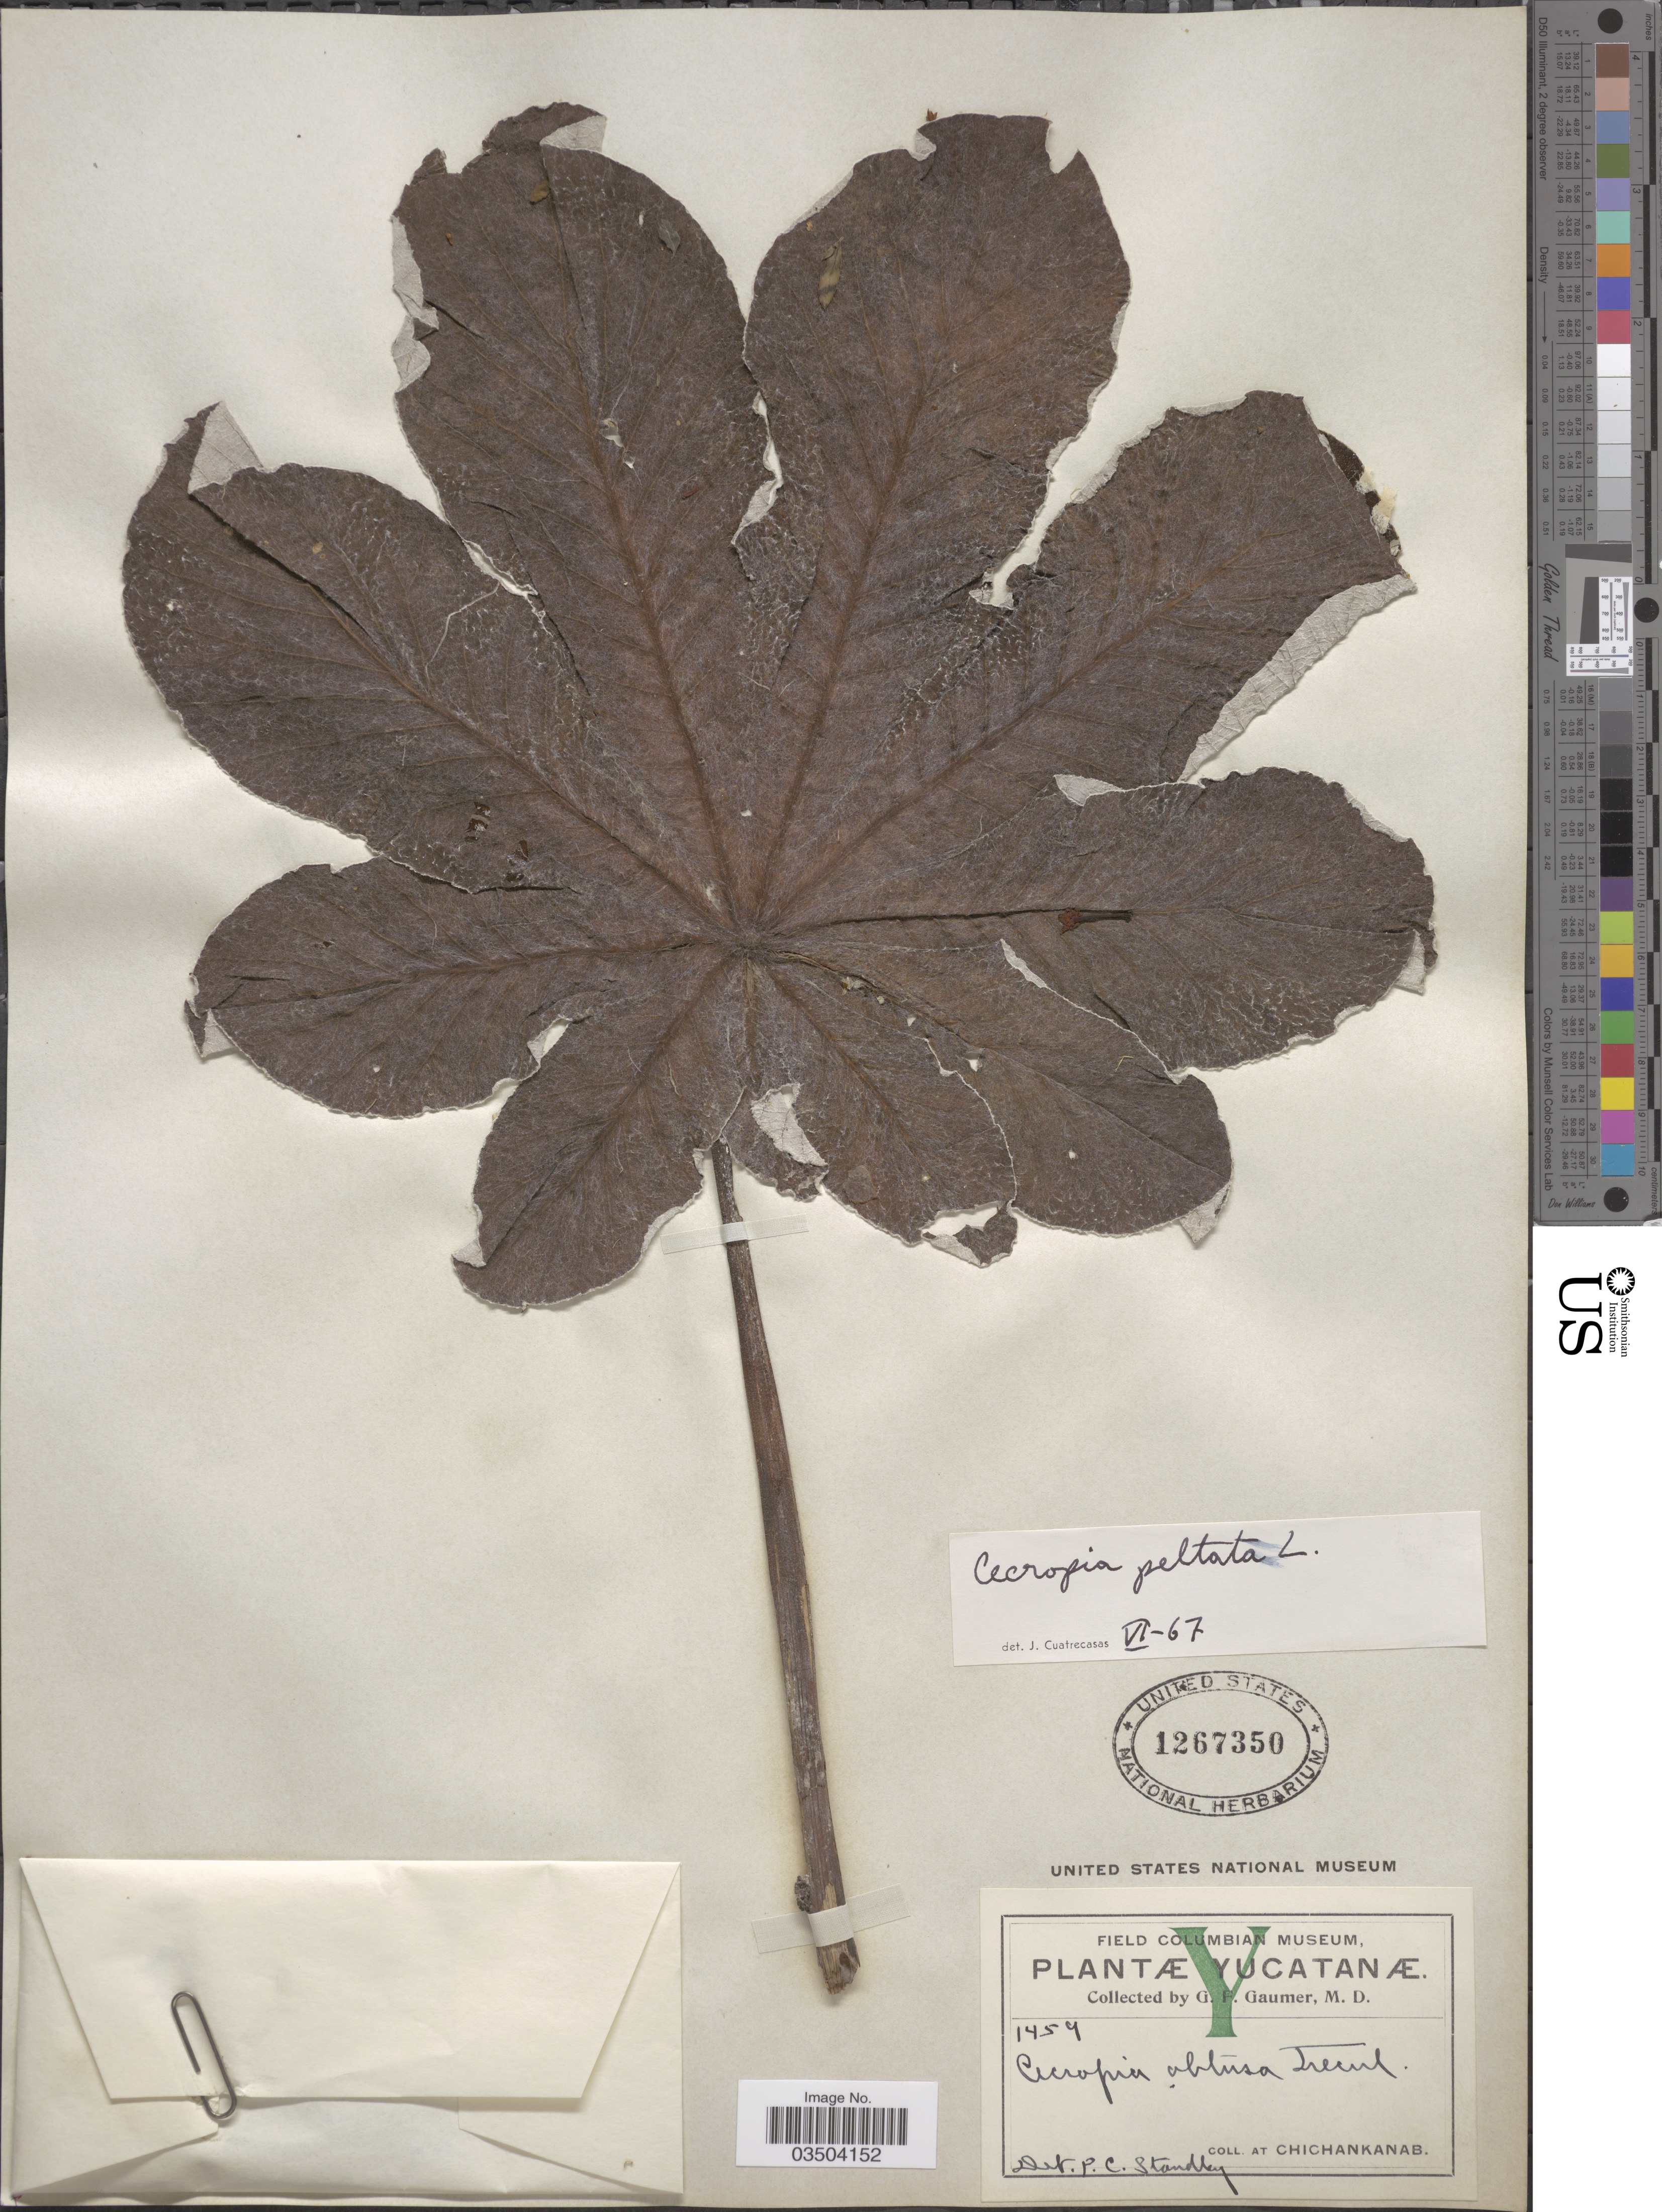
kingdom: Plantae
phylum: Tracheophyta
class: Magnoliopsida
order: Rosales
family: Urticaceae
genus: Cecropia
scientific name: Cecropia peltata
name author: L.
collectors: G. F. Gaumer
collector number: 1459*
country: Mexico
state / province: Yucatán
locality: Chichankanab.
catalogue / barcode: US 1267350